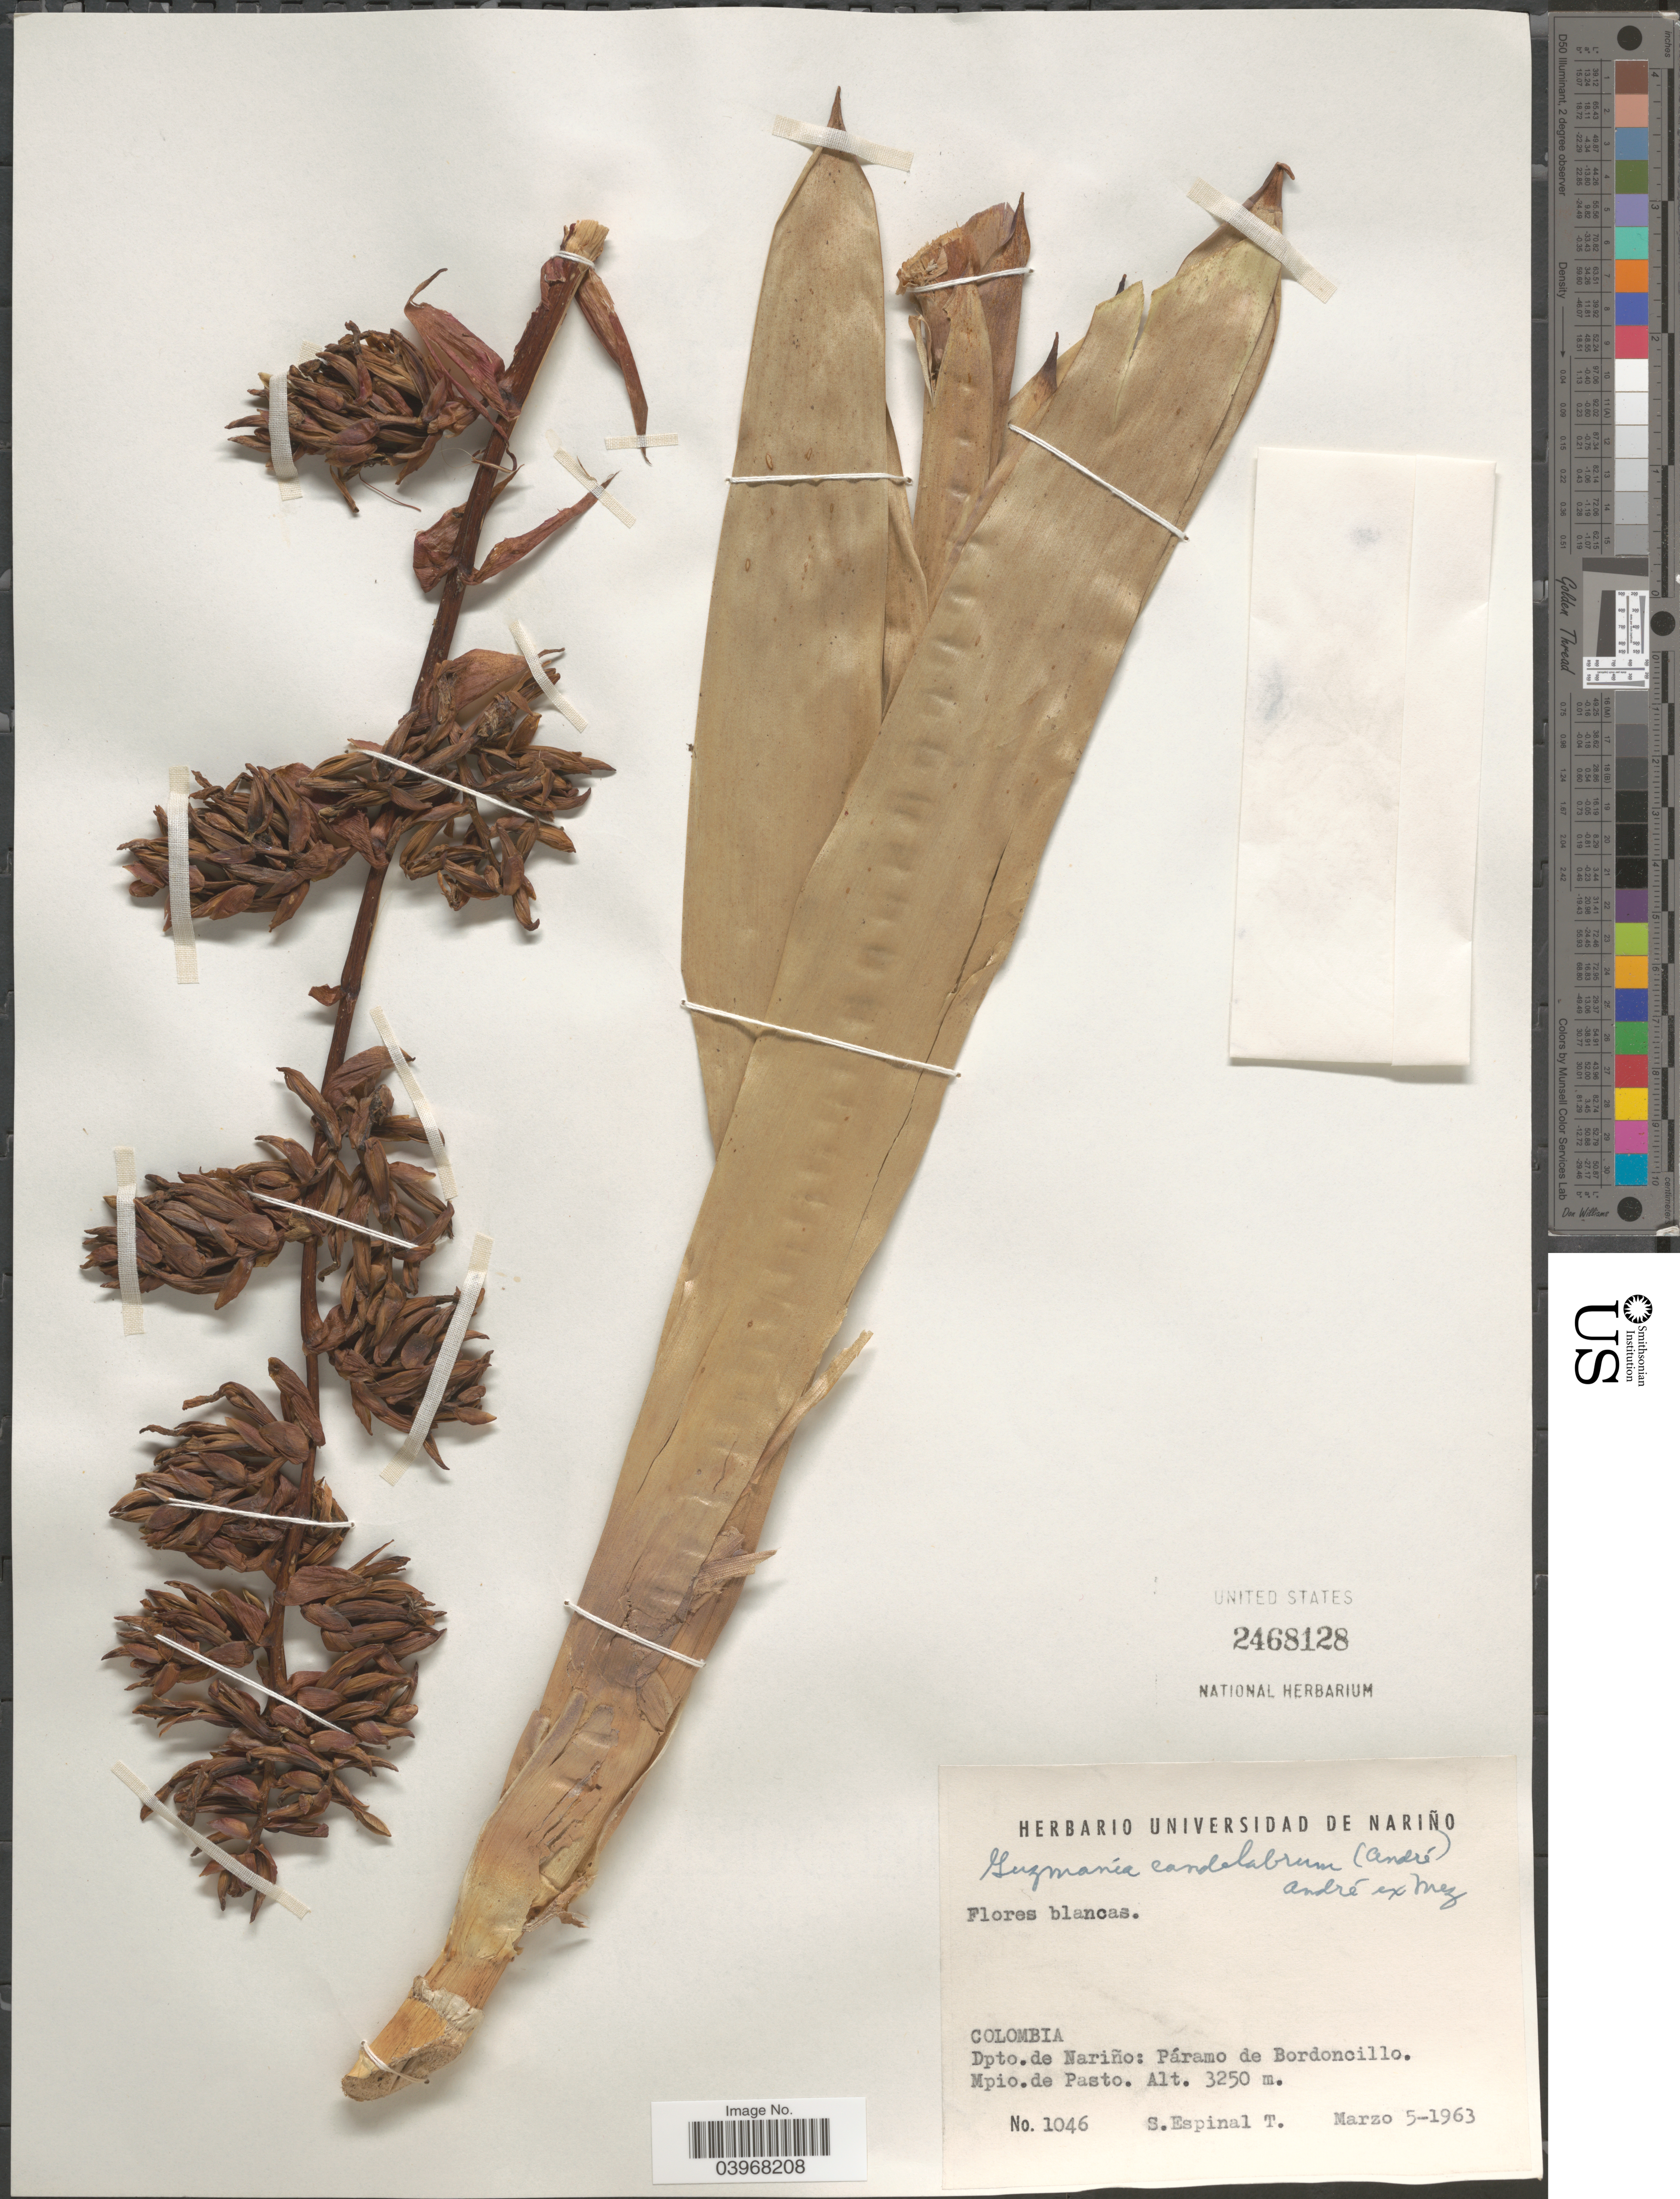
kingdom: Plantae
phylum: Tracheophyta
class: Liliopsida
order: Poales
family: Bromeliaceae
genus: Guzmania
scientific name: Guzmania candelabrum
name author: (André) André ex Mez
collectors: S. Espinal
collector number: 1046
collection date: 1963-03-05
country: Colombia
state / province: Nariño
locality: Dpto. de Nariño: Páramo de Bordoncillo. Mpio. de Pasto.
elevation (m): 3250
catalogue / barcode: US 2468128